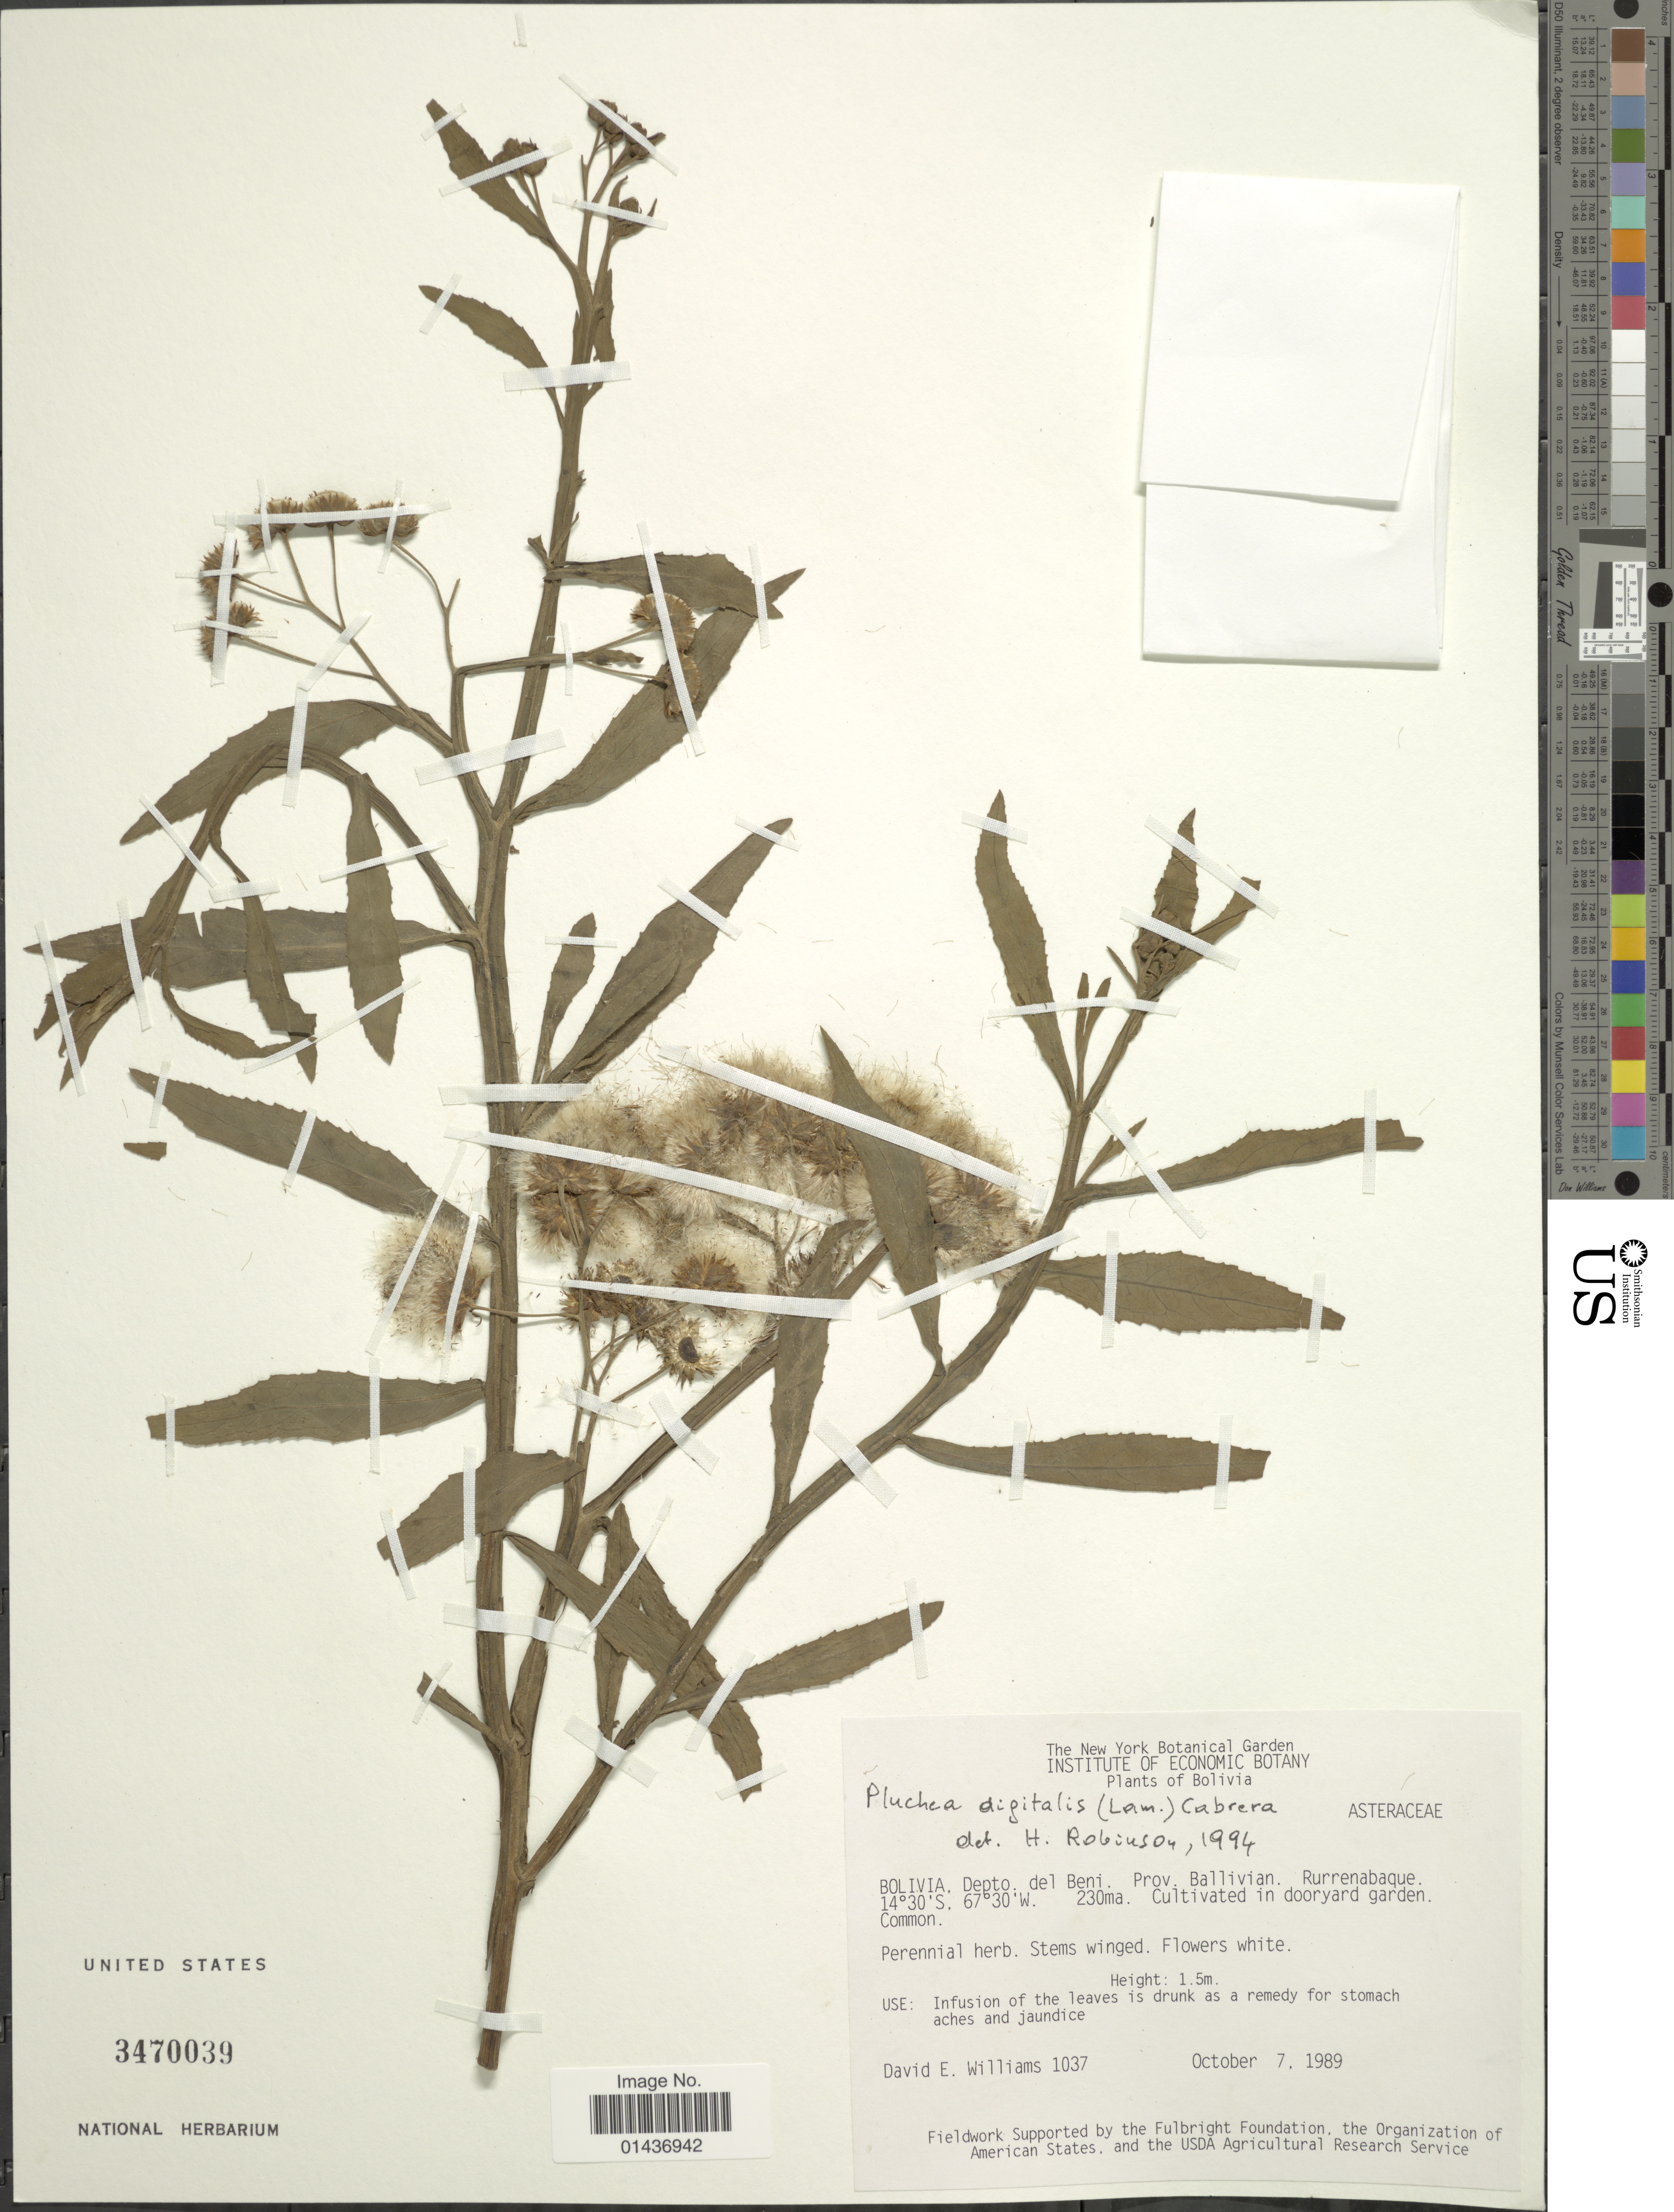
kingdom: Plantae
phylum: Tracheophyta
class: Magnoliopsida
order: Asterales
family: Asteraceae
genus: Pluchea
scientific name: Pluchea suaveolens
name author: (Vell.) Kuntze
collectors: D. E. Williams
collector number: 1037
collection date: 1989-10-09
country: Bolivia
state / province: Beni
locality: Depto. del Beni, Prov. Ballivan, Rurrenabaque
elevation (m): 230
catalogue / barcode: US 3470039